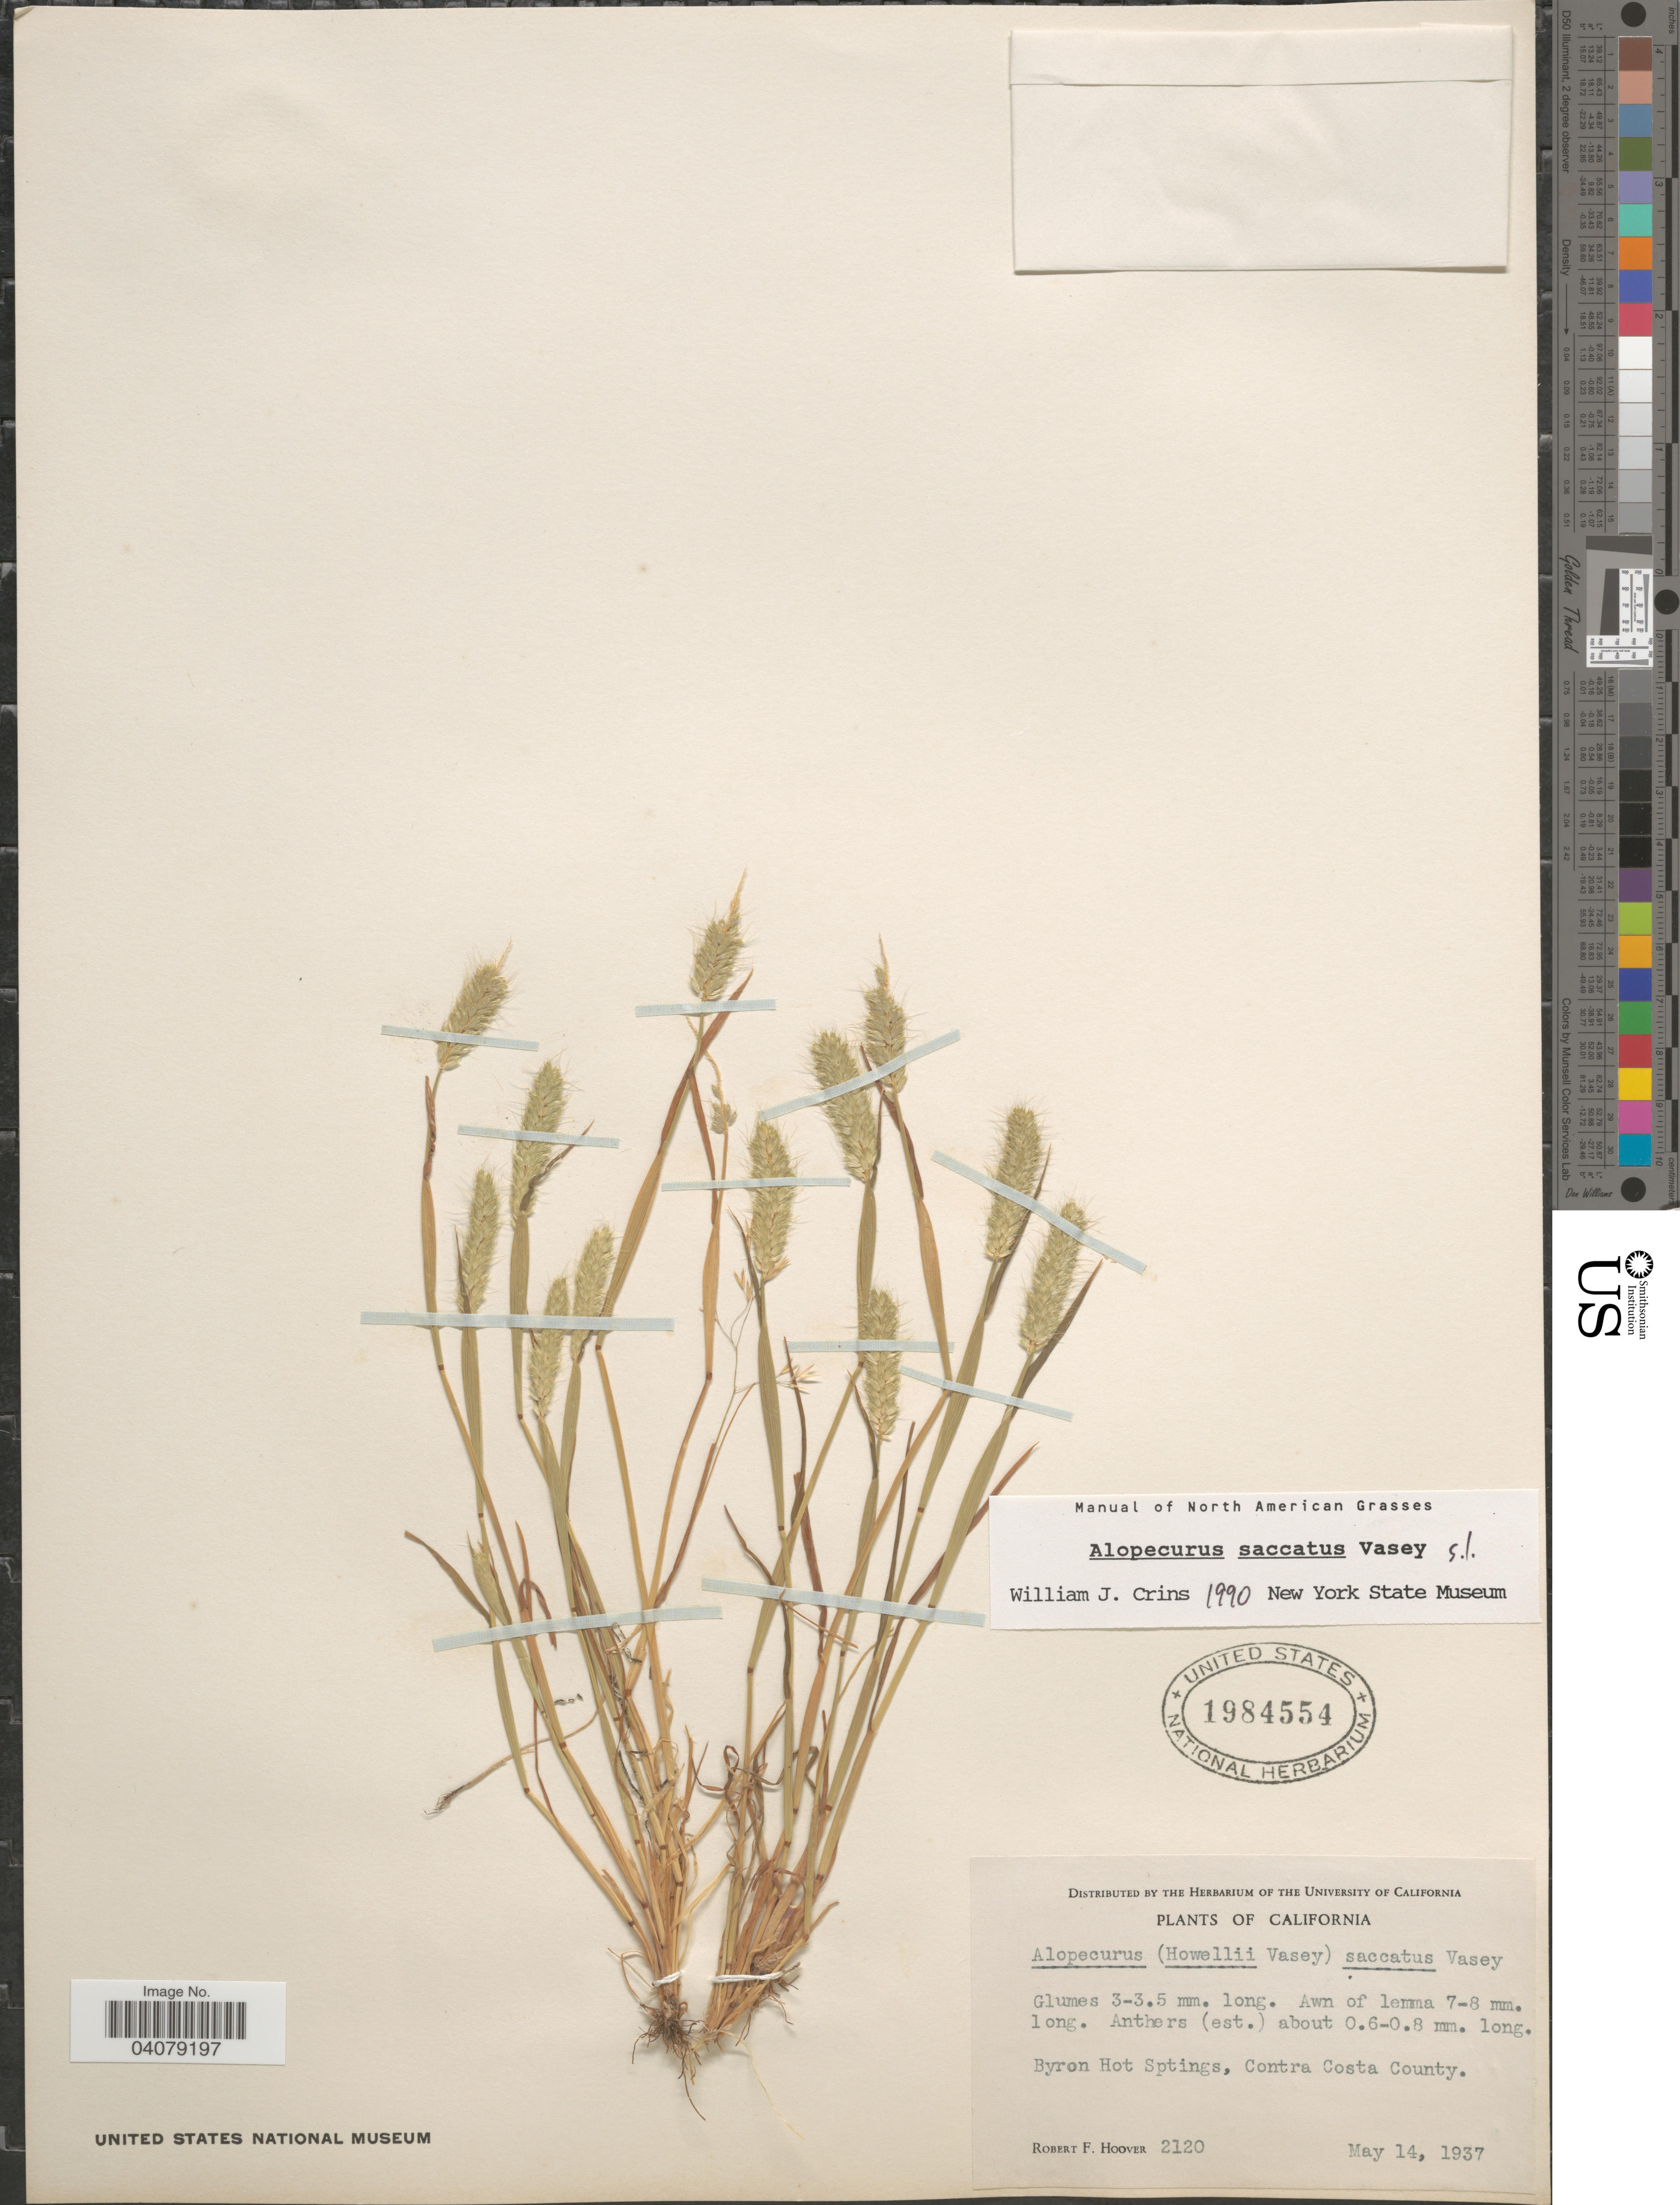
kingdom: Plantae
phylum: Tracheophyta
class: Liliopsida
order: Poales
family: Poaceae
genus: Alopecurus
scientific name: Alopecurus saccatus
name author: Vasey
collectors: R. F. Hoover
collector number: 2120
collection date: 1937-05-14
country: United States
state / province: California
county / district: Contra Costa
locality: Byron Hot Sptings, Contra Costa County.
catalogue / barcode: US 1984554